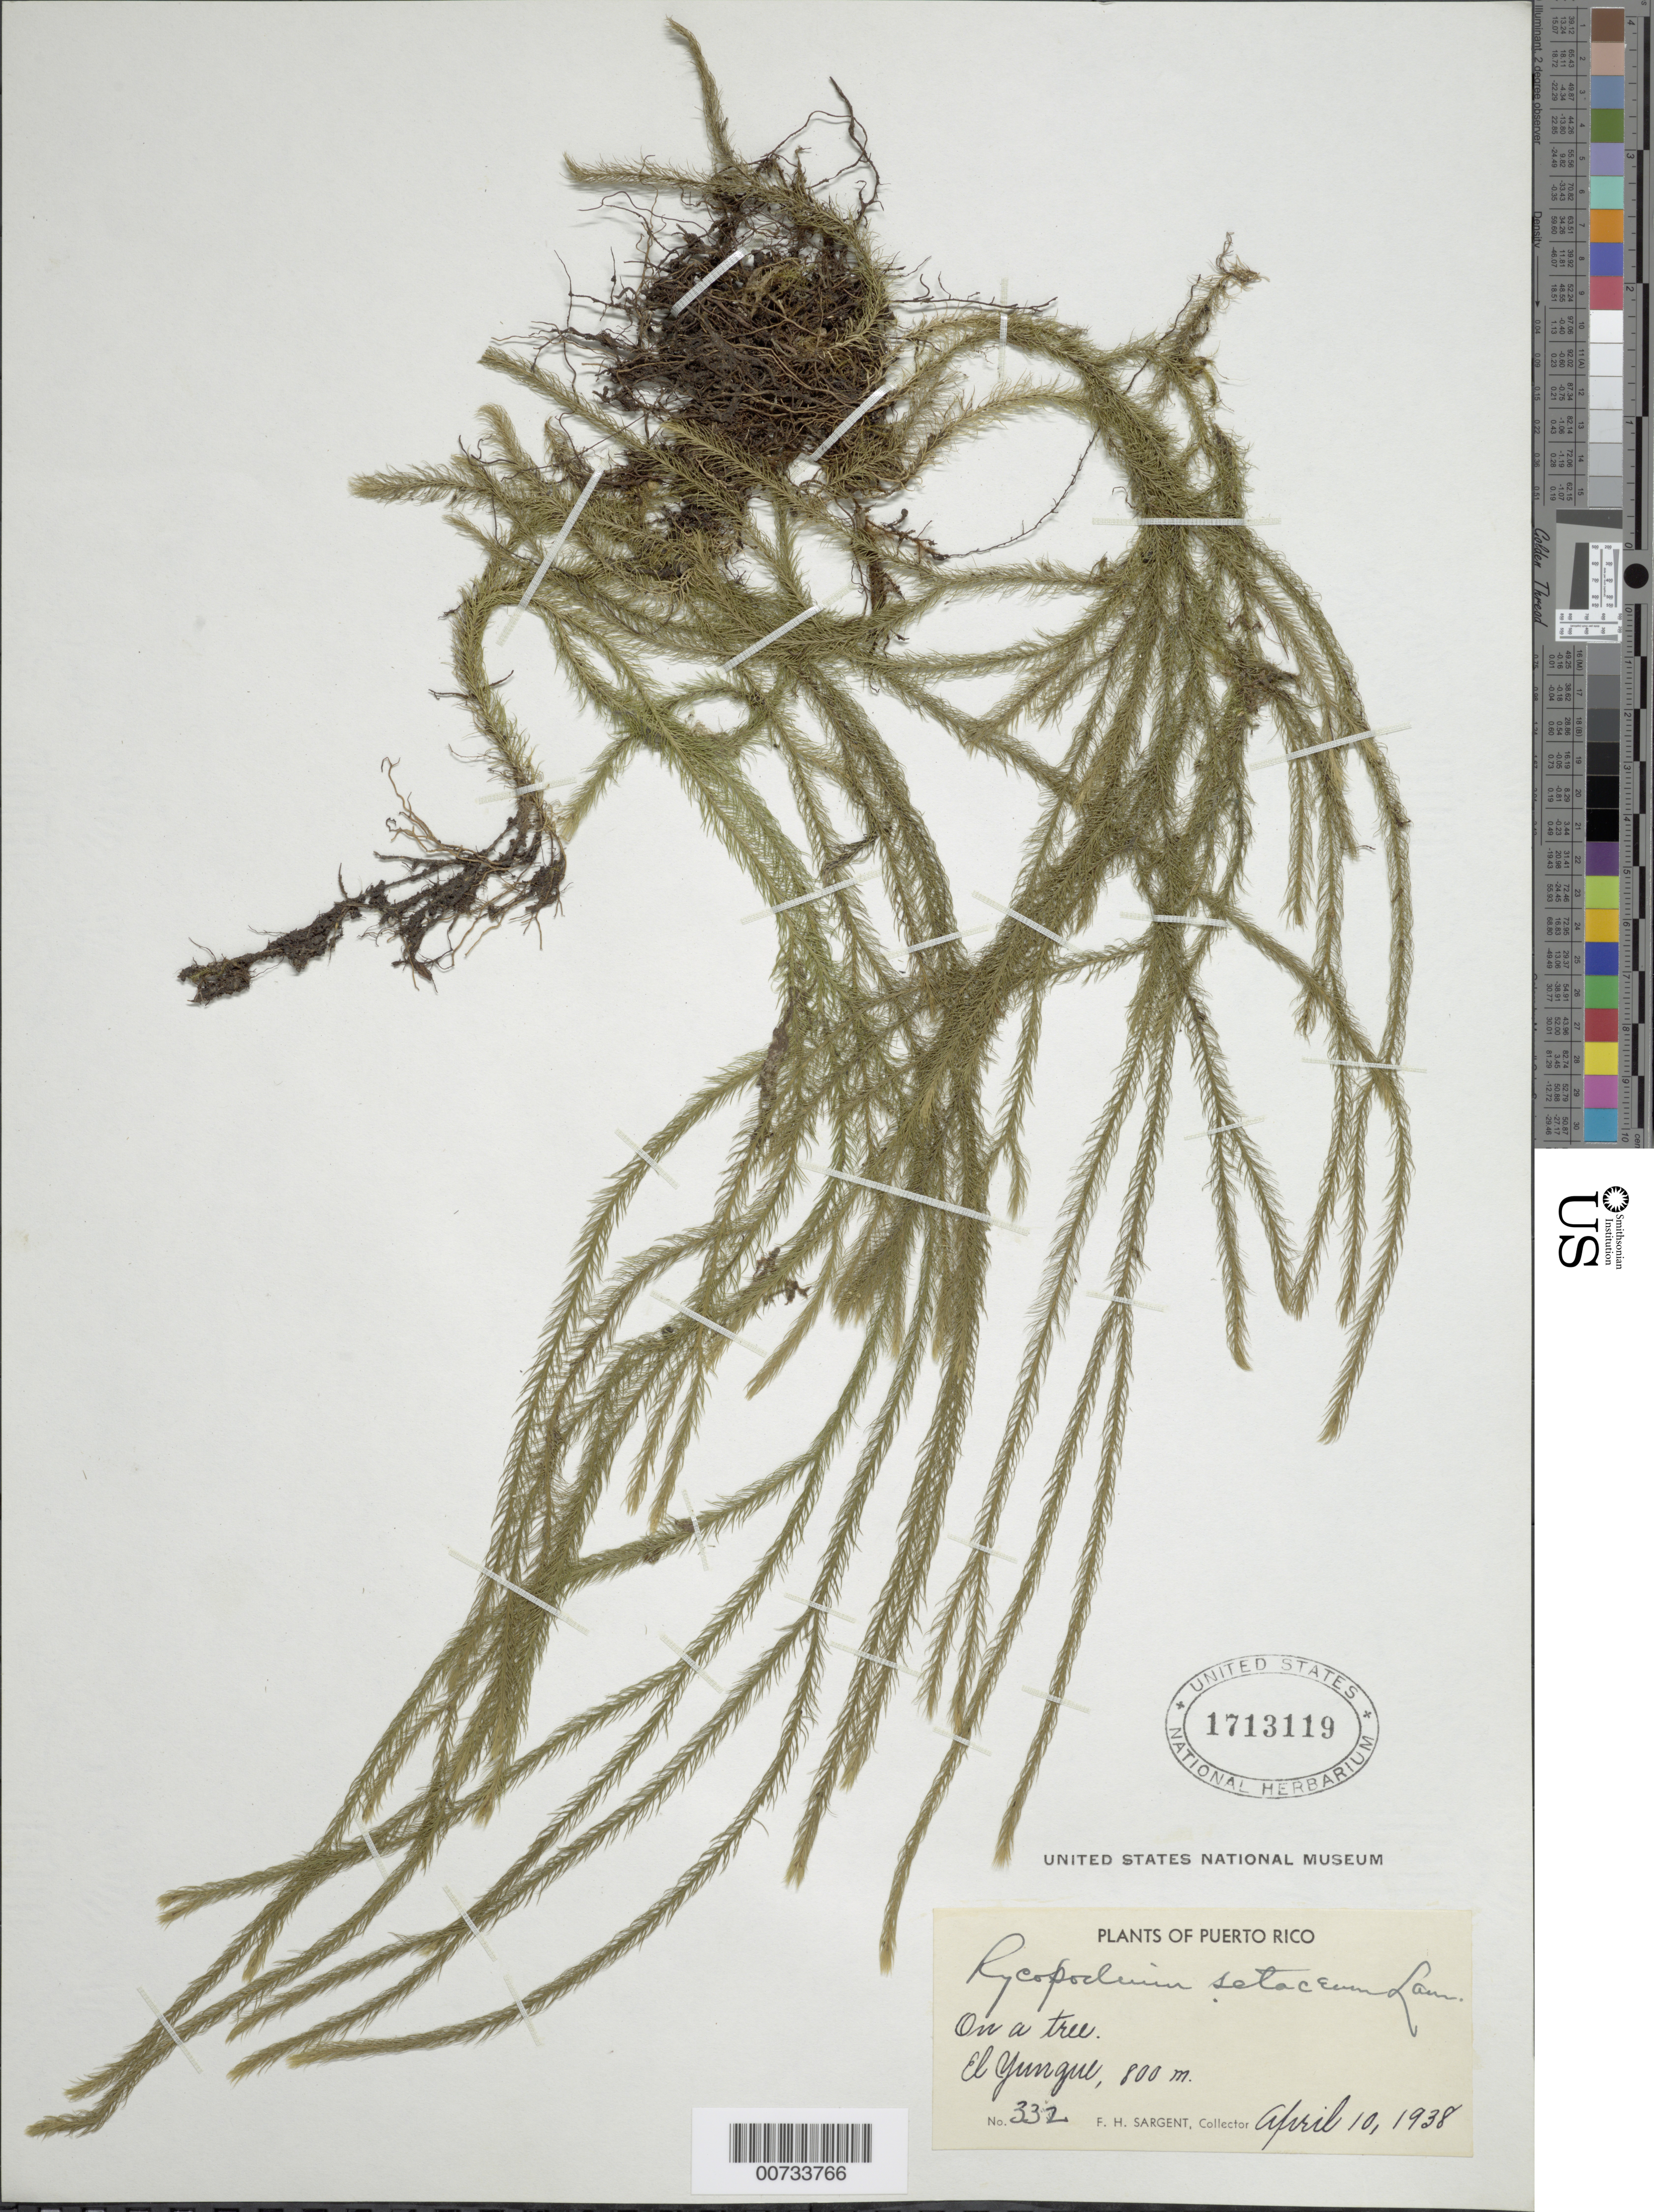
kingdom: Plantae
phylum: Tracheophyta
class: Lycopodiopsida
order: Lycopodiales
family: Lycopodiaceae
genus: Phlegmariurus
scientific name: Phlegmariurus filiformis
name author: (Sw.) W.H. Wagner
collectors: F. H. Sargent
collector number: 332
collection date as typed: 10 Apr 1938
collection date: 1938-04-10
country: Puerto Rico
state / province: Río Grande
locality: El Yunque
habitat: On a tree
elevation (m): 800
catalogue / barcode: US 1713119